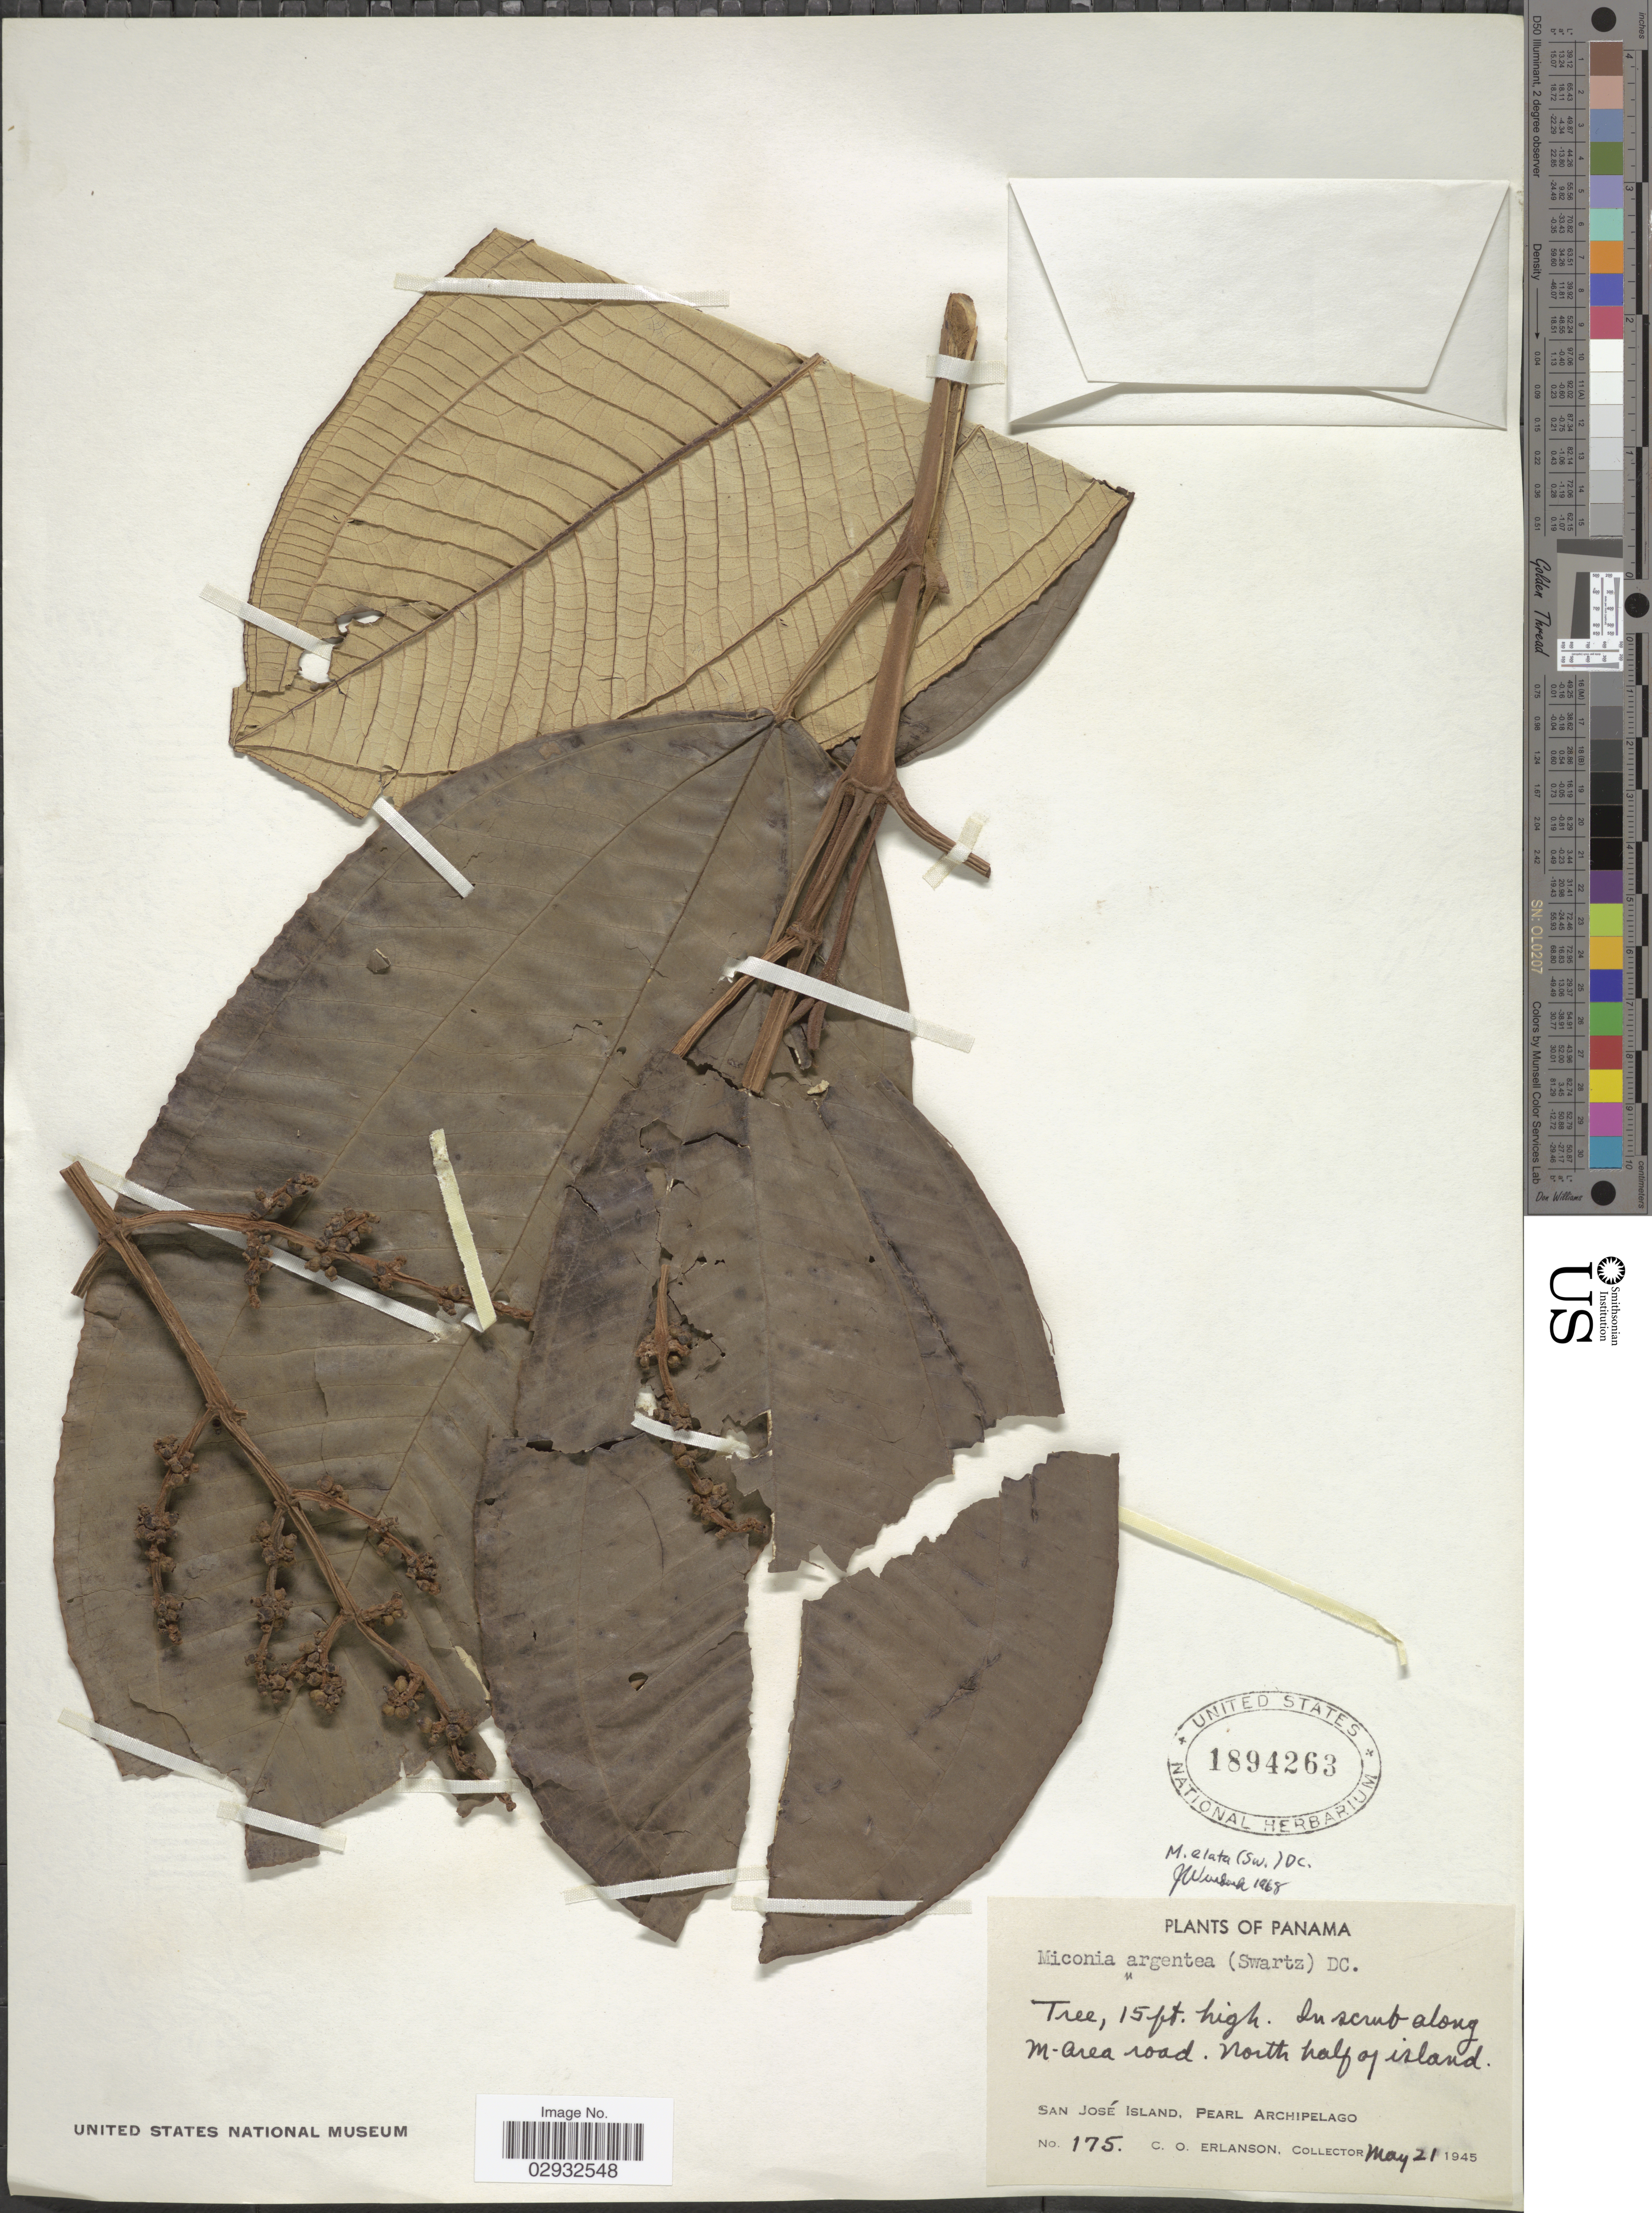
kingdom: Plantae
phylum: Tracheophyta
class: Magnoliopsida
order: Myrtales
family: Melastomataceae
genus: Miconia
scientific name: Miconia elata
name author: (Sw.) DC.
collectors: C. O. Erlanson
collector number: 175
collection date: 1945-05-21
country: Panama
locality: Along M-Area road. North half of island. San José Island, Pearl Archipelago.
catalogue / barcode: US 1894263